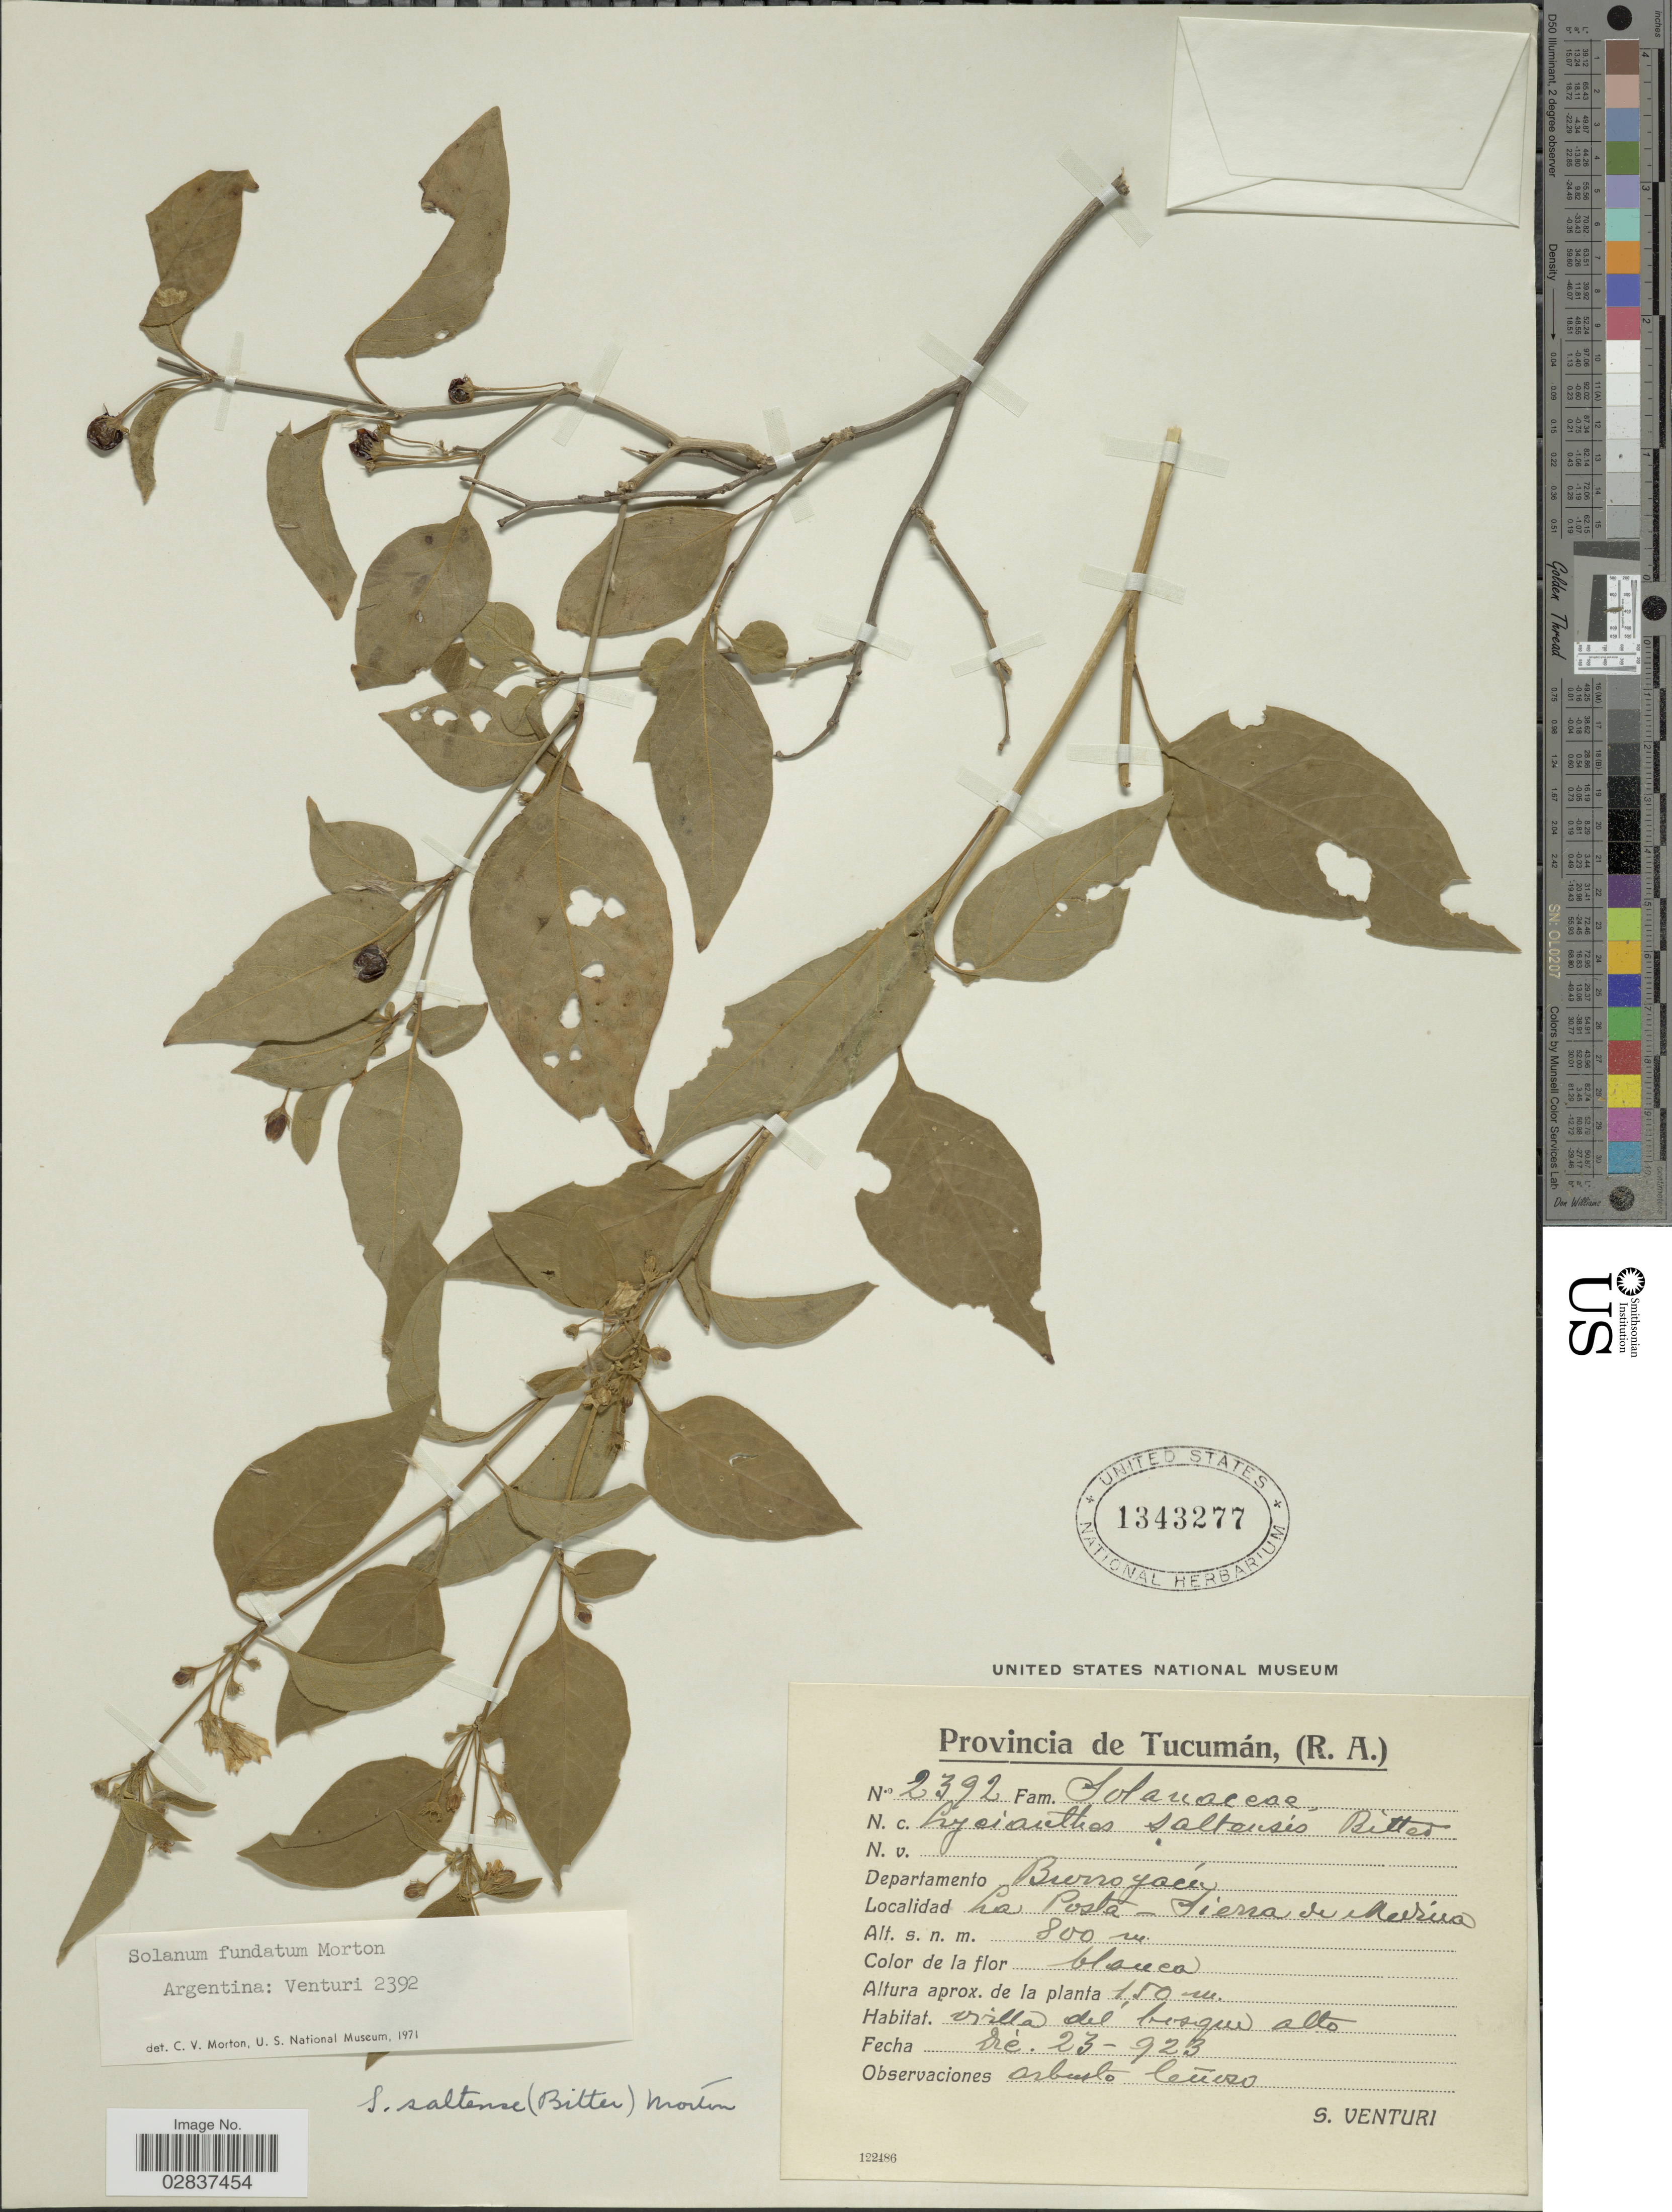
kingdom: Plantae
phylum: Tracheophyta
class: Magnoliopsida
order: Solanales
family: Solanaceae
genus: Lycianthes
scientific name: Lycianthes fasciculata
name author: (Rusby) Bitter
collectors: S. Venturi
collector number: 2392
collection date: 1923-12-23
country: Argentina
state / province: Tucuman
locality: Tucumán, (R.A.) Departamento Burruyacu, La Posta - Sierra de Medina.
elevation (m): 800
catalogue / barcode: US 1343277